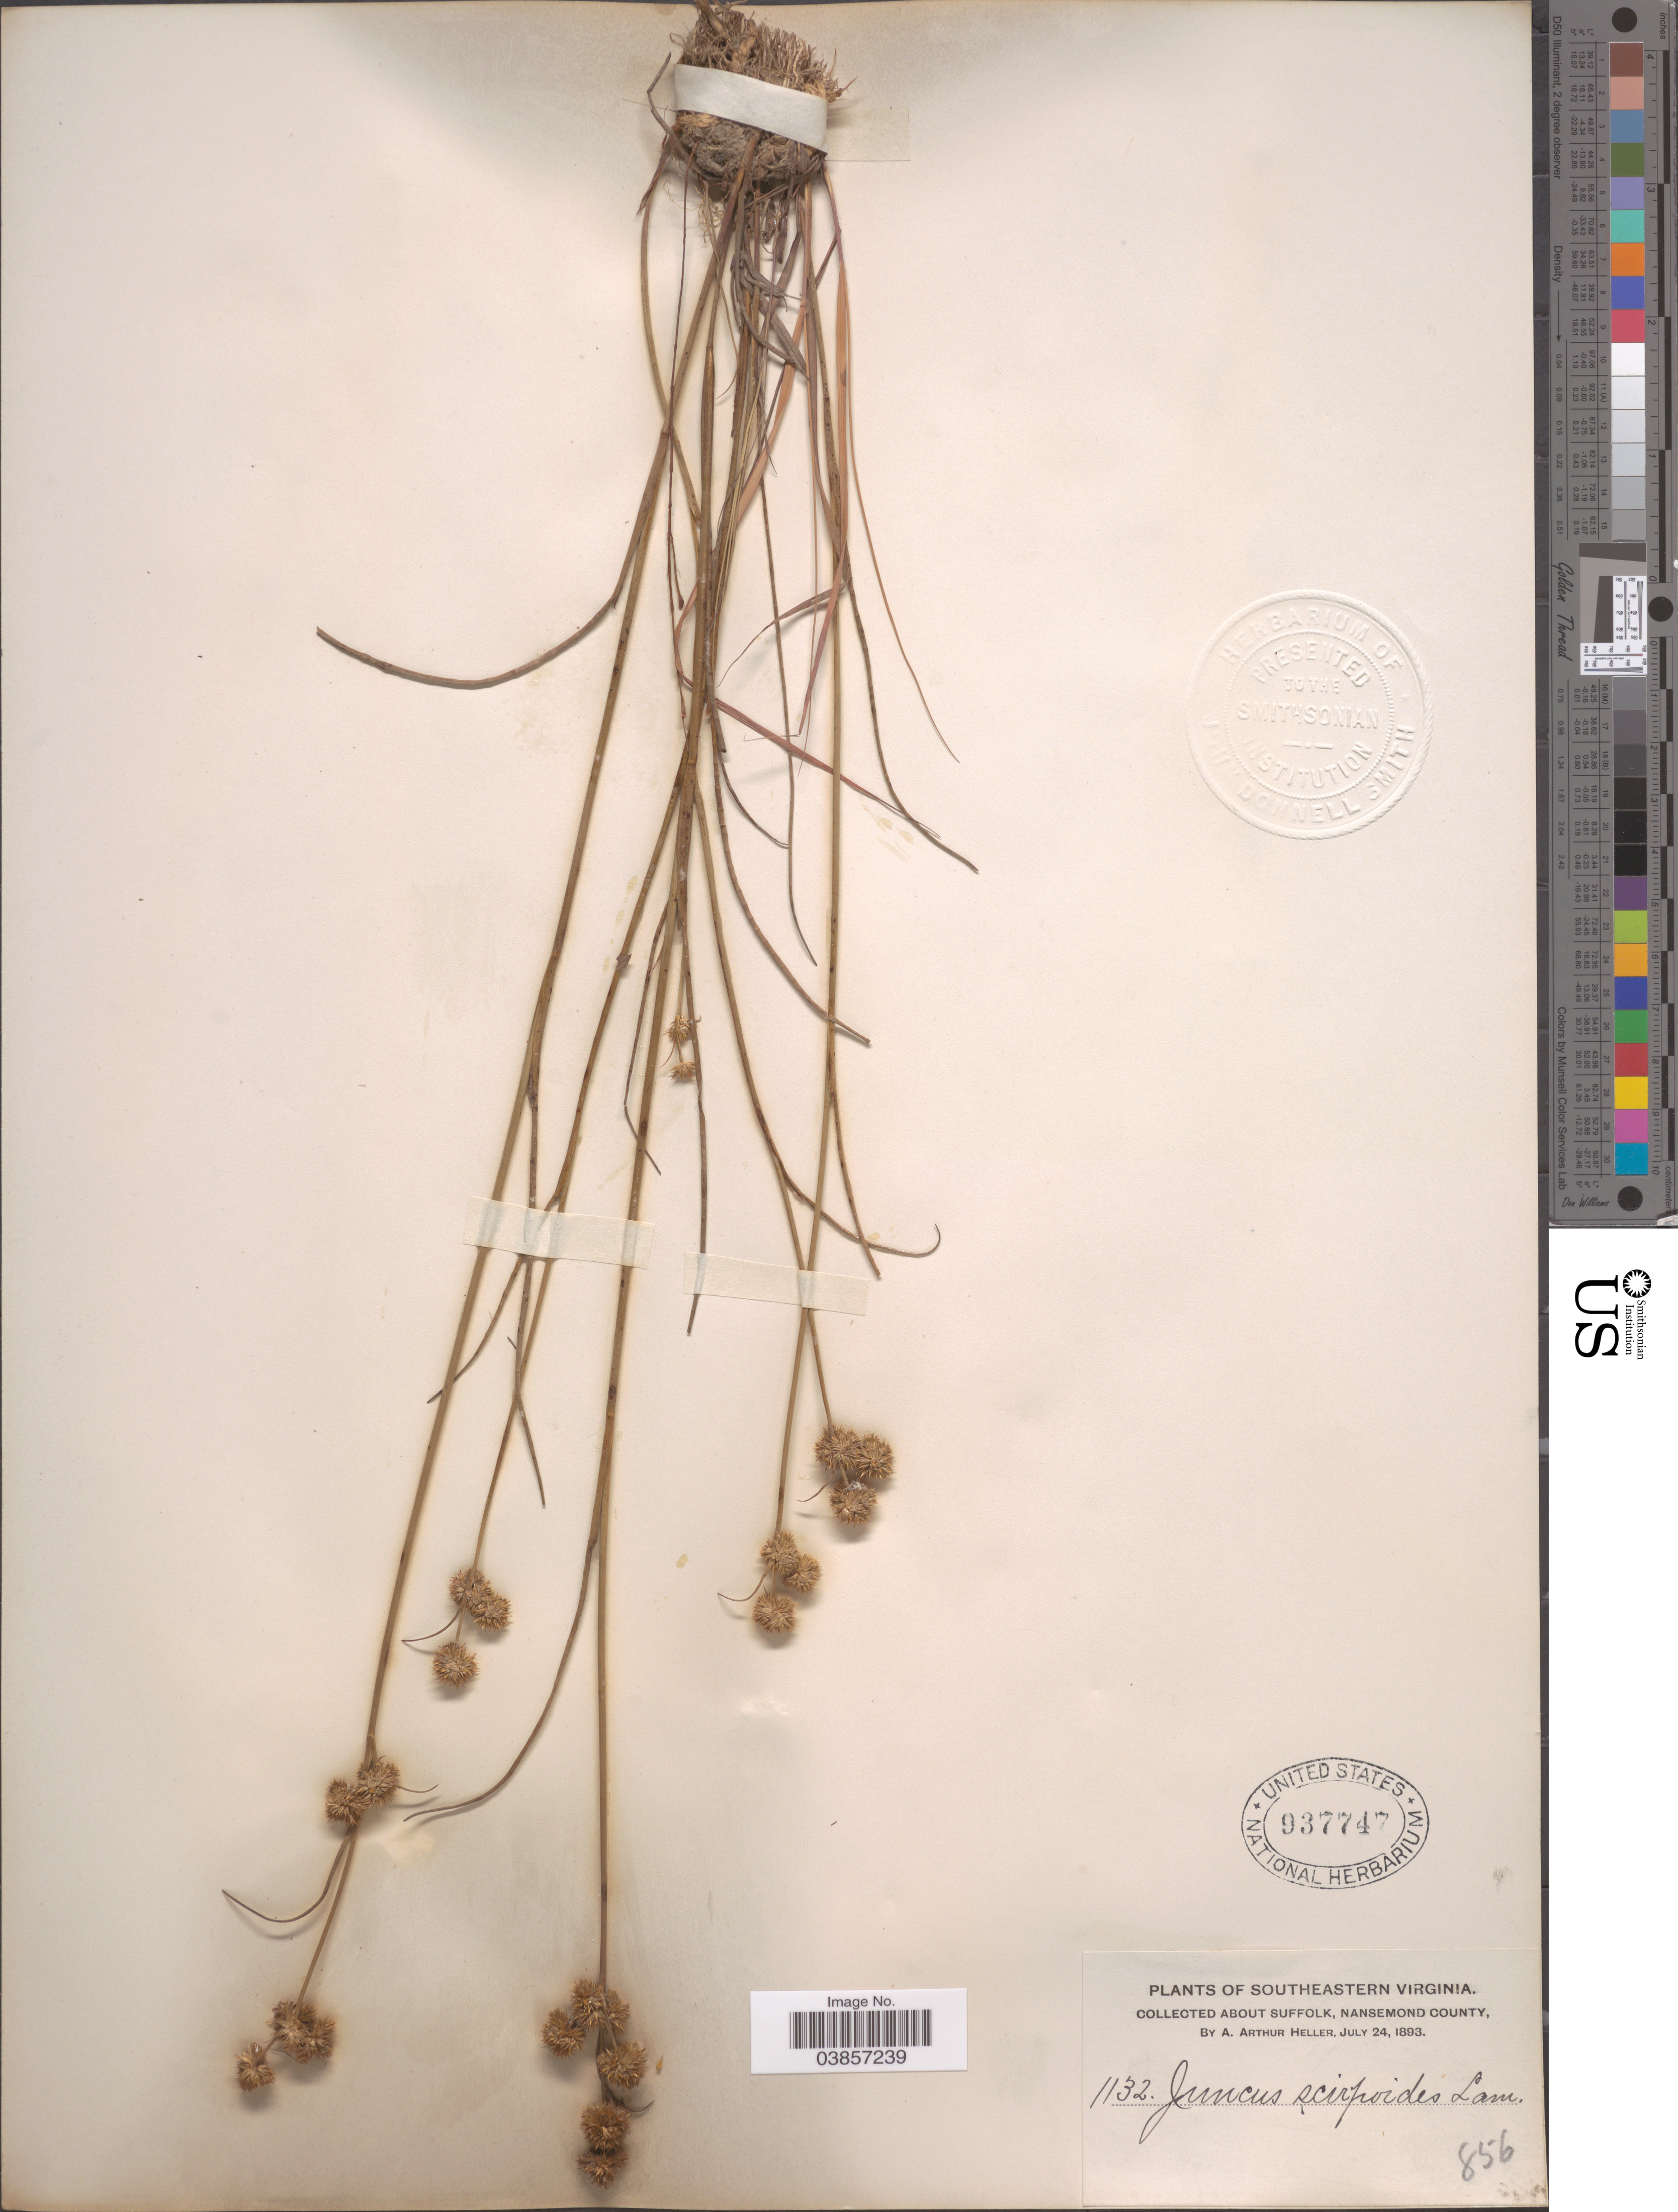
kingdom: Plantae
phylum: Tracheophyta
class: Liliopsida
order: Poales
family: Juncaceae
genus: Juncus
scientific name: Juncus scirpoides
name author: Lam.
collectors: A. A. Heller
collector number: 1132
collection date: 1893-07-24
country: United States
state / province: Virginia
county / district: City of Suffolk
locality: Southeastern Virginia. Suffolk, Nansemond County.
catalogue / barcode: US 937747